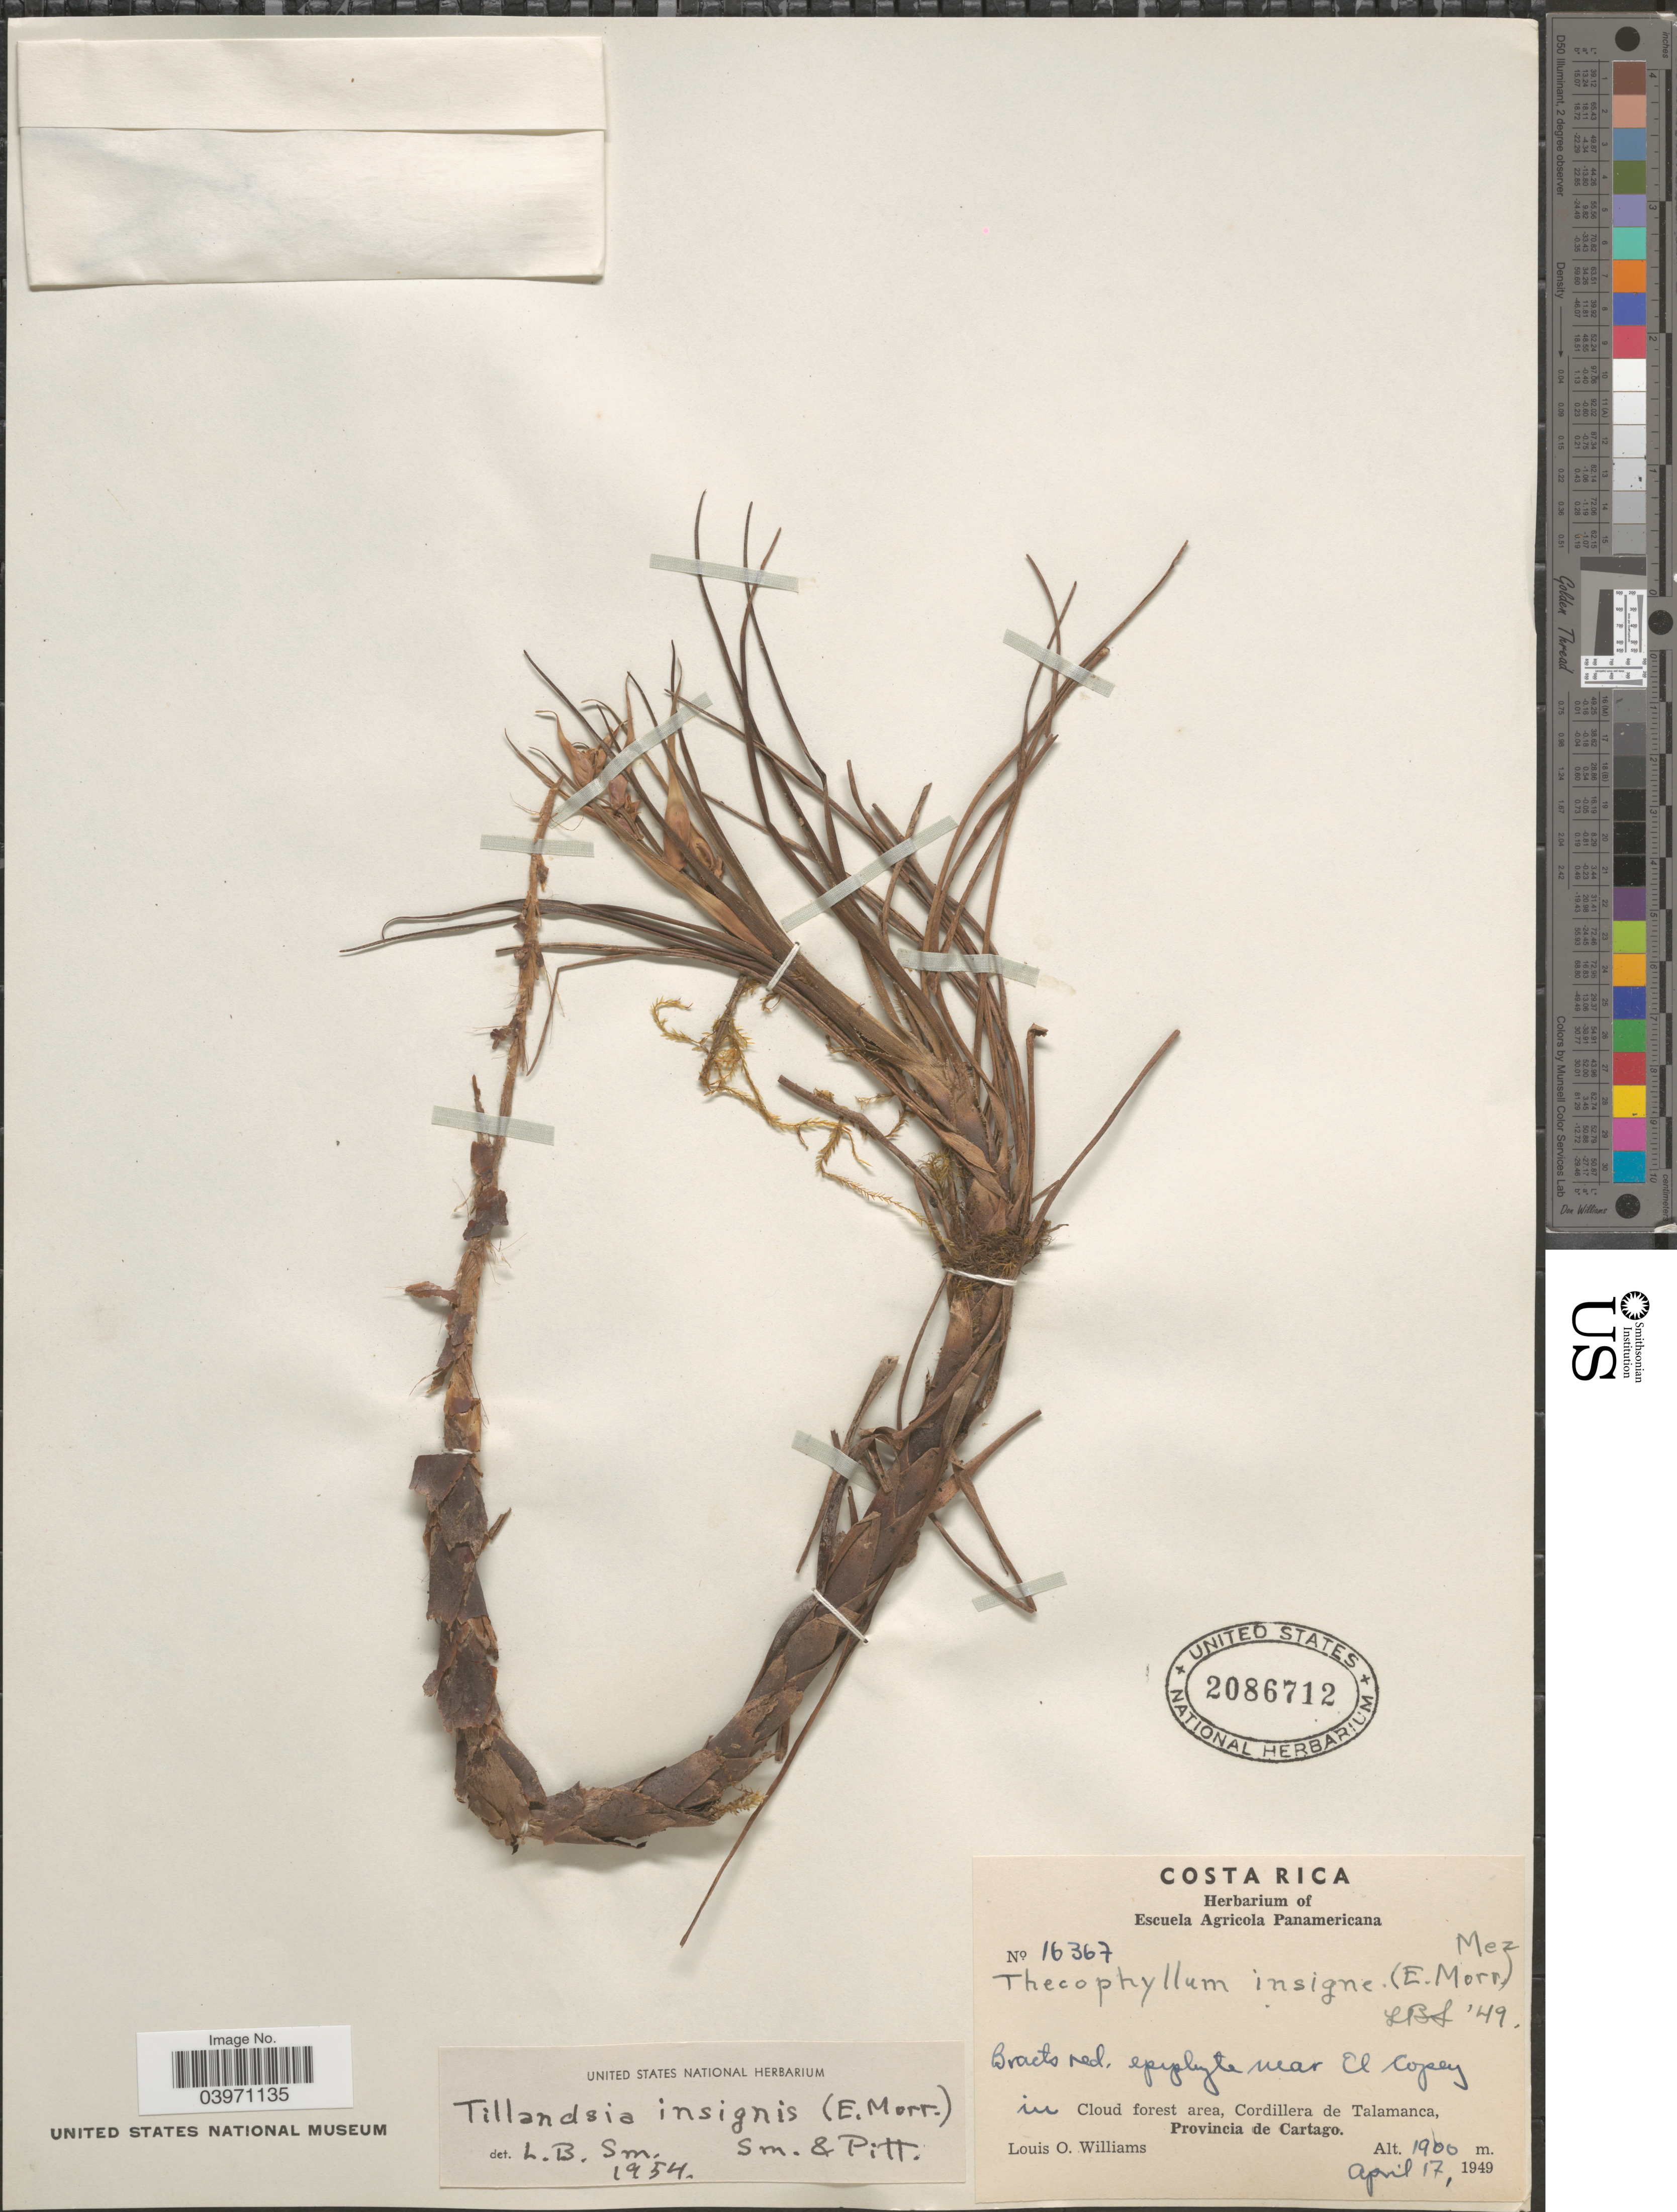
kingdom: Plantae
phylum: Tracheophyta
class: Liliopsida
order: Poales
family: Bromeliaceae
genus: Tillandsia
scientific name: Tillandsia insignis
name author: (Mez) L.B. Sm. & Pittendr.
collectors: L. O. Williams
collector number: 16367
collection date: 1949-04-17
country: Costa Rica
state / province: Cartago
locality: Near El Copey. In cloud forest area, Cordillera de Talamanca.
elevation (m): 1900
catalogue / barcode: US 2086712